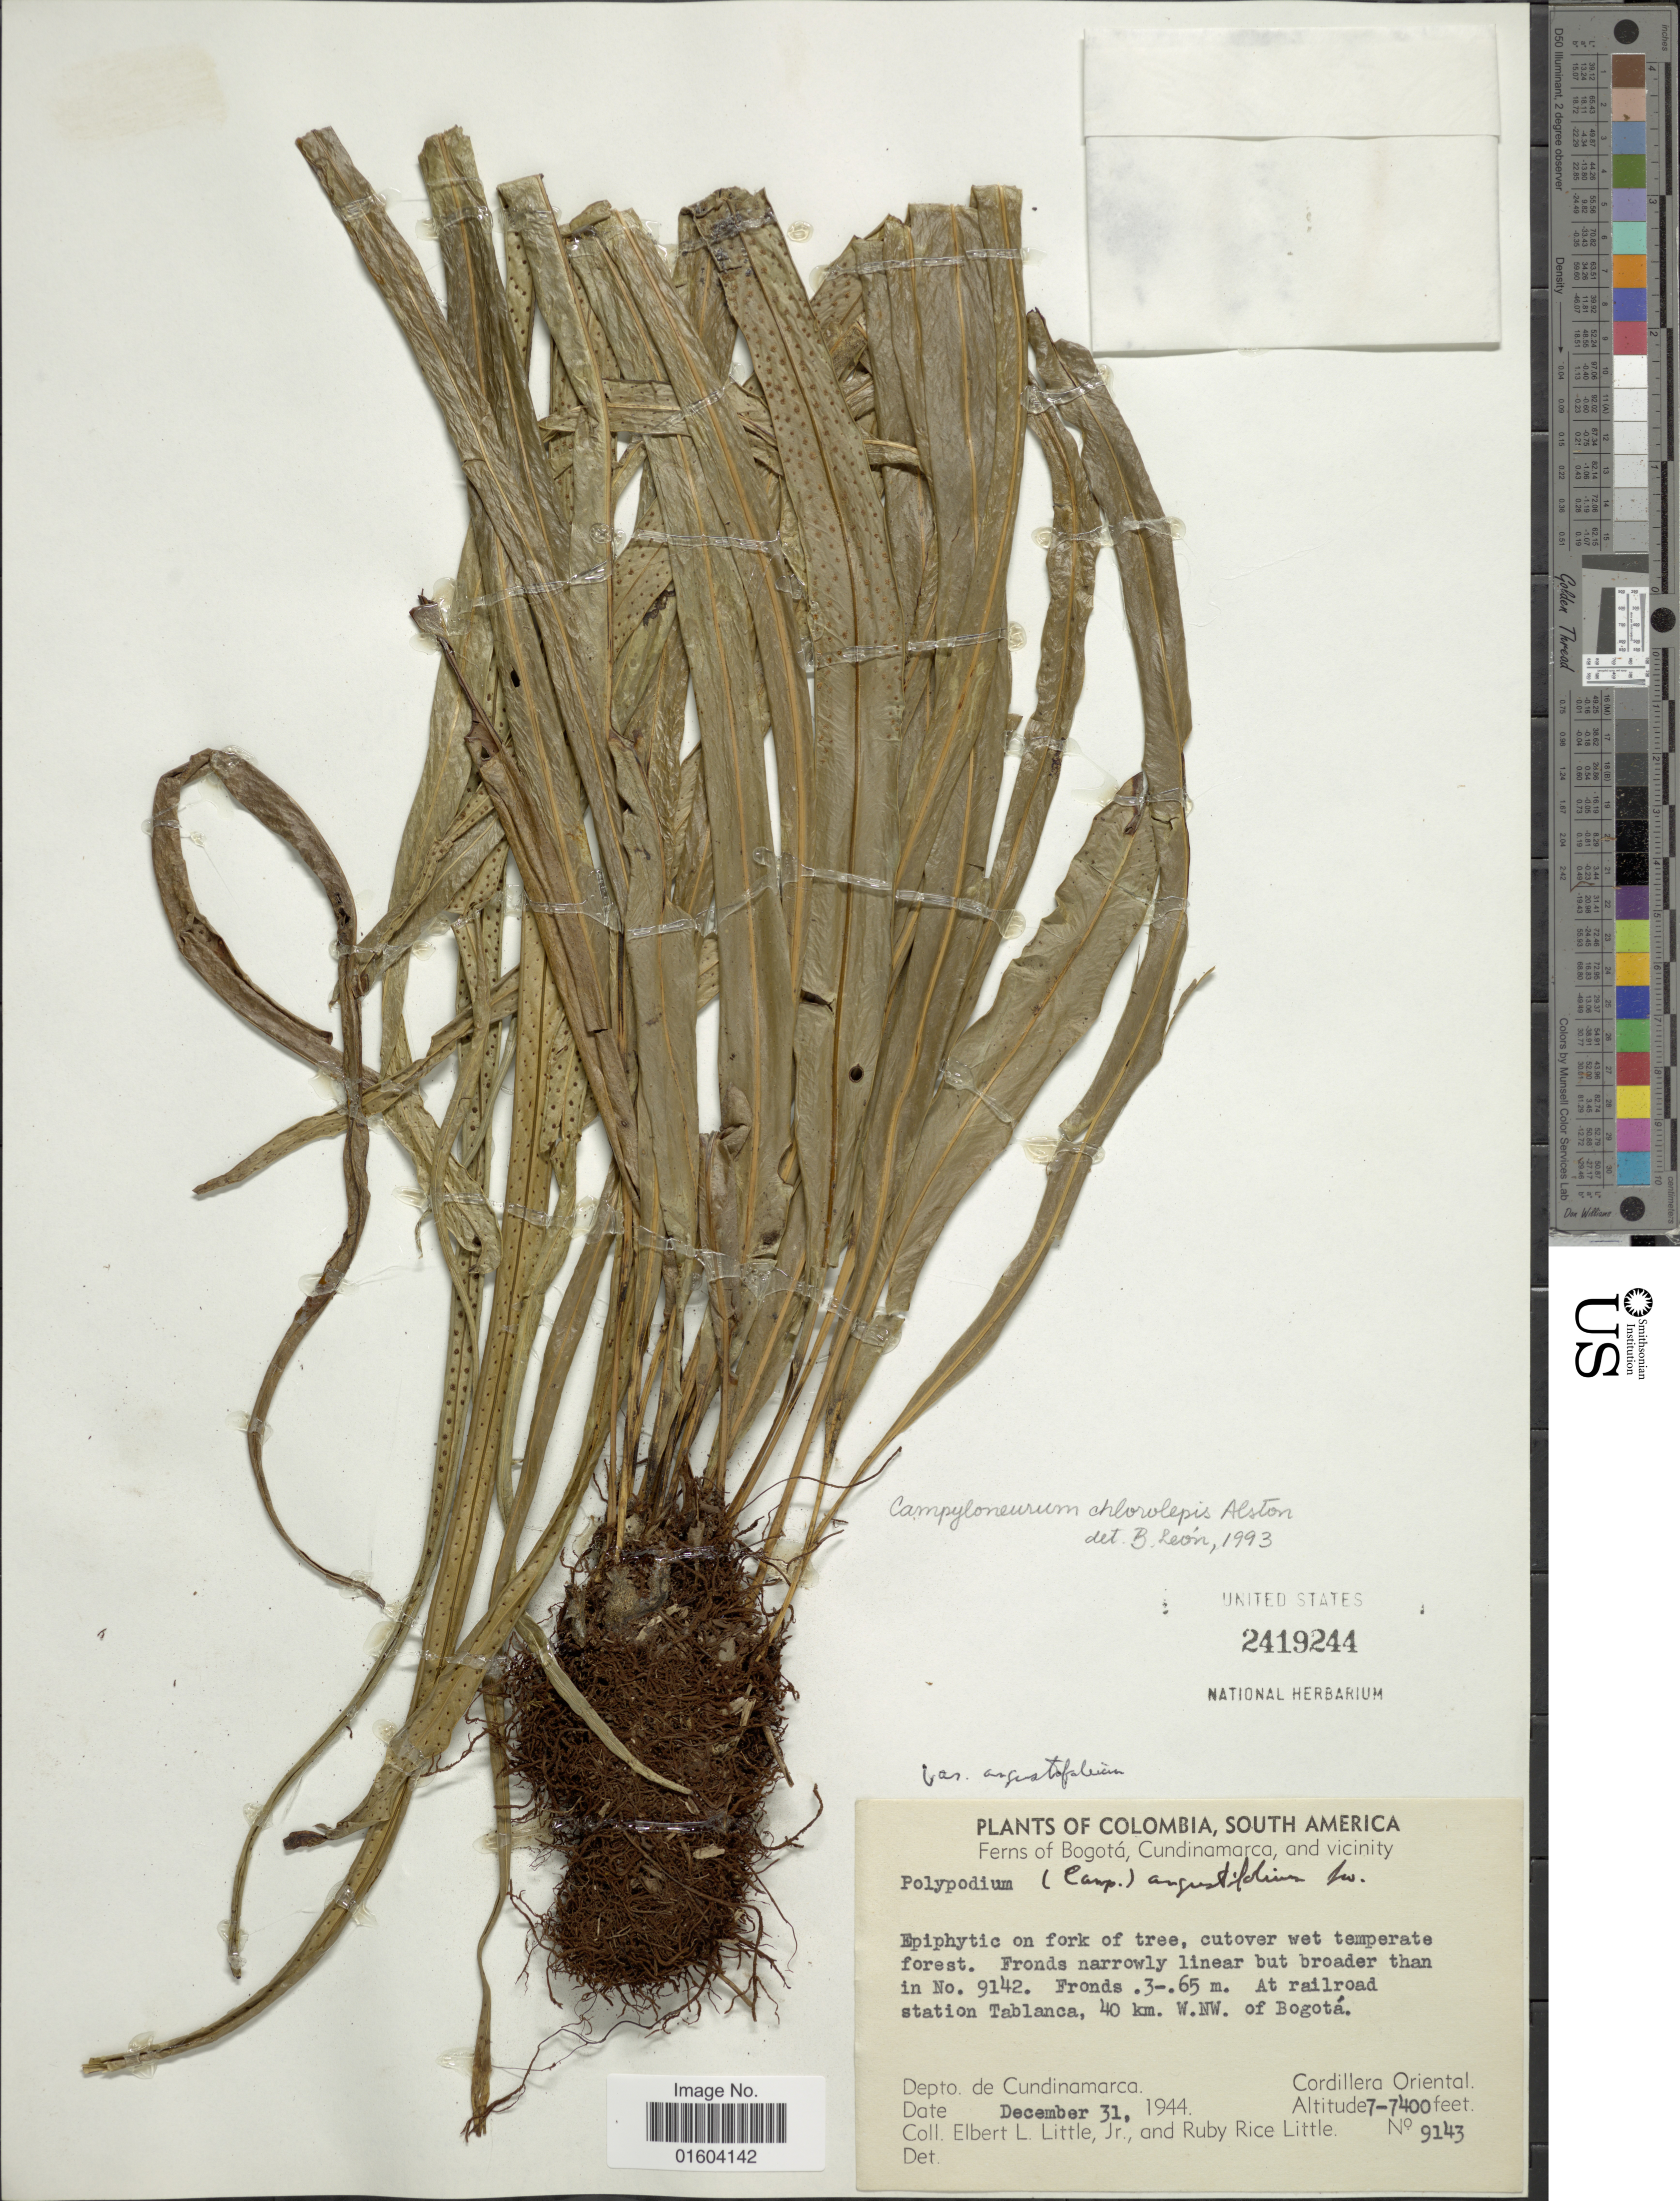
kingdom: Plantae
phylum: Tracheophyta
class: Polypodiopsida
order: Polypodiales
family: Polypodiaceae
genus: Campyloneurum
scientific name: Campyloneurum chlorolepis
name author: Alston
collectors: E. L. Little & R. R. Little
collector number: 9143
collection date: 1944-12-31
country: Colombia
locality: Bogota, Cundinamarca, and vicinity. At railroad station Tablanca, 40 km W. NW. of Bogota. Depto. Cundinamarca, Cordillera Oriental.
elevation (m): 7000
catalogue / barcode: US 2419244